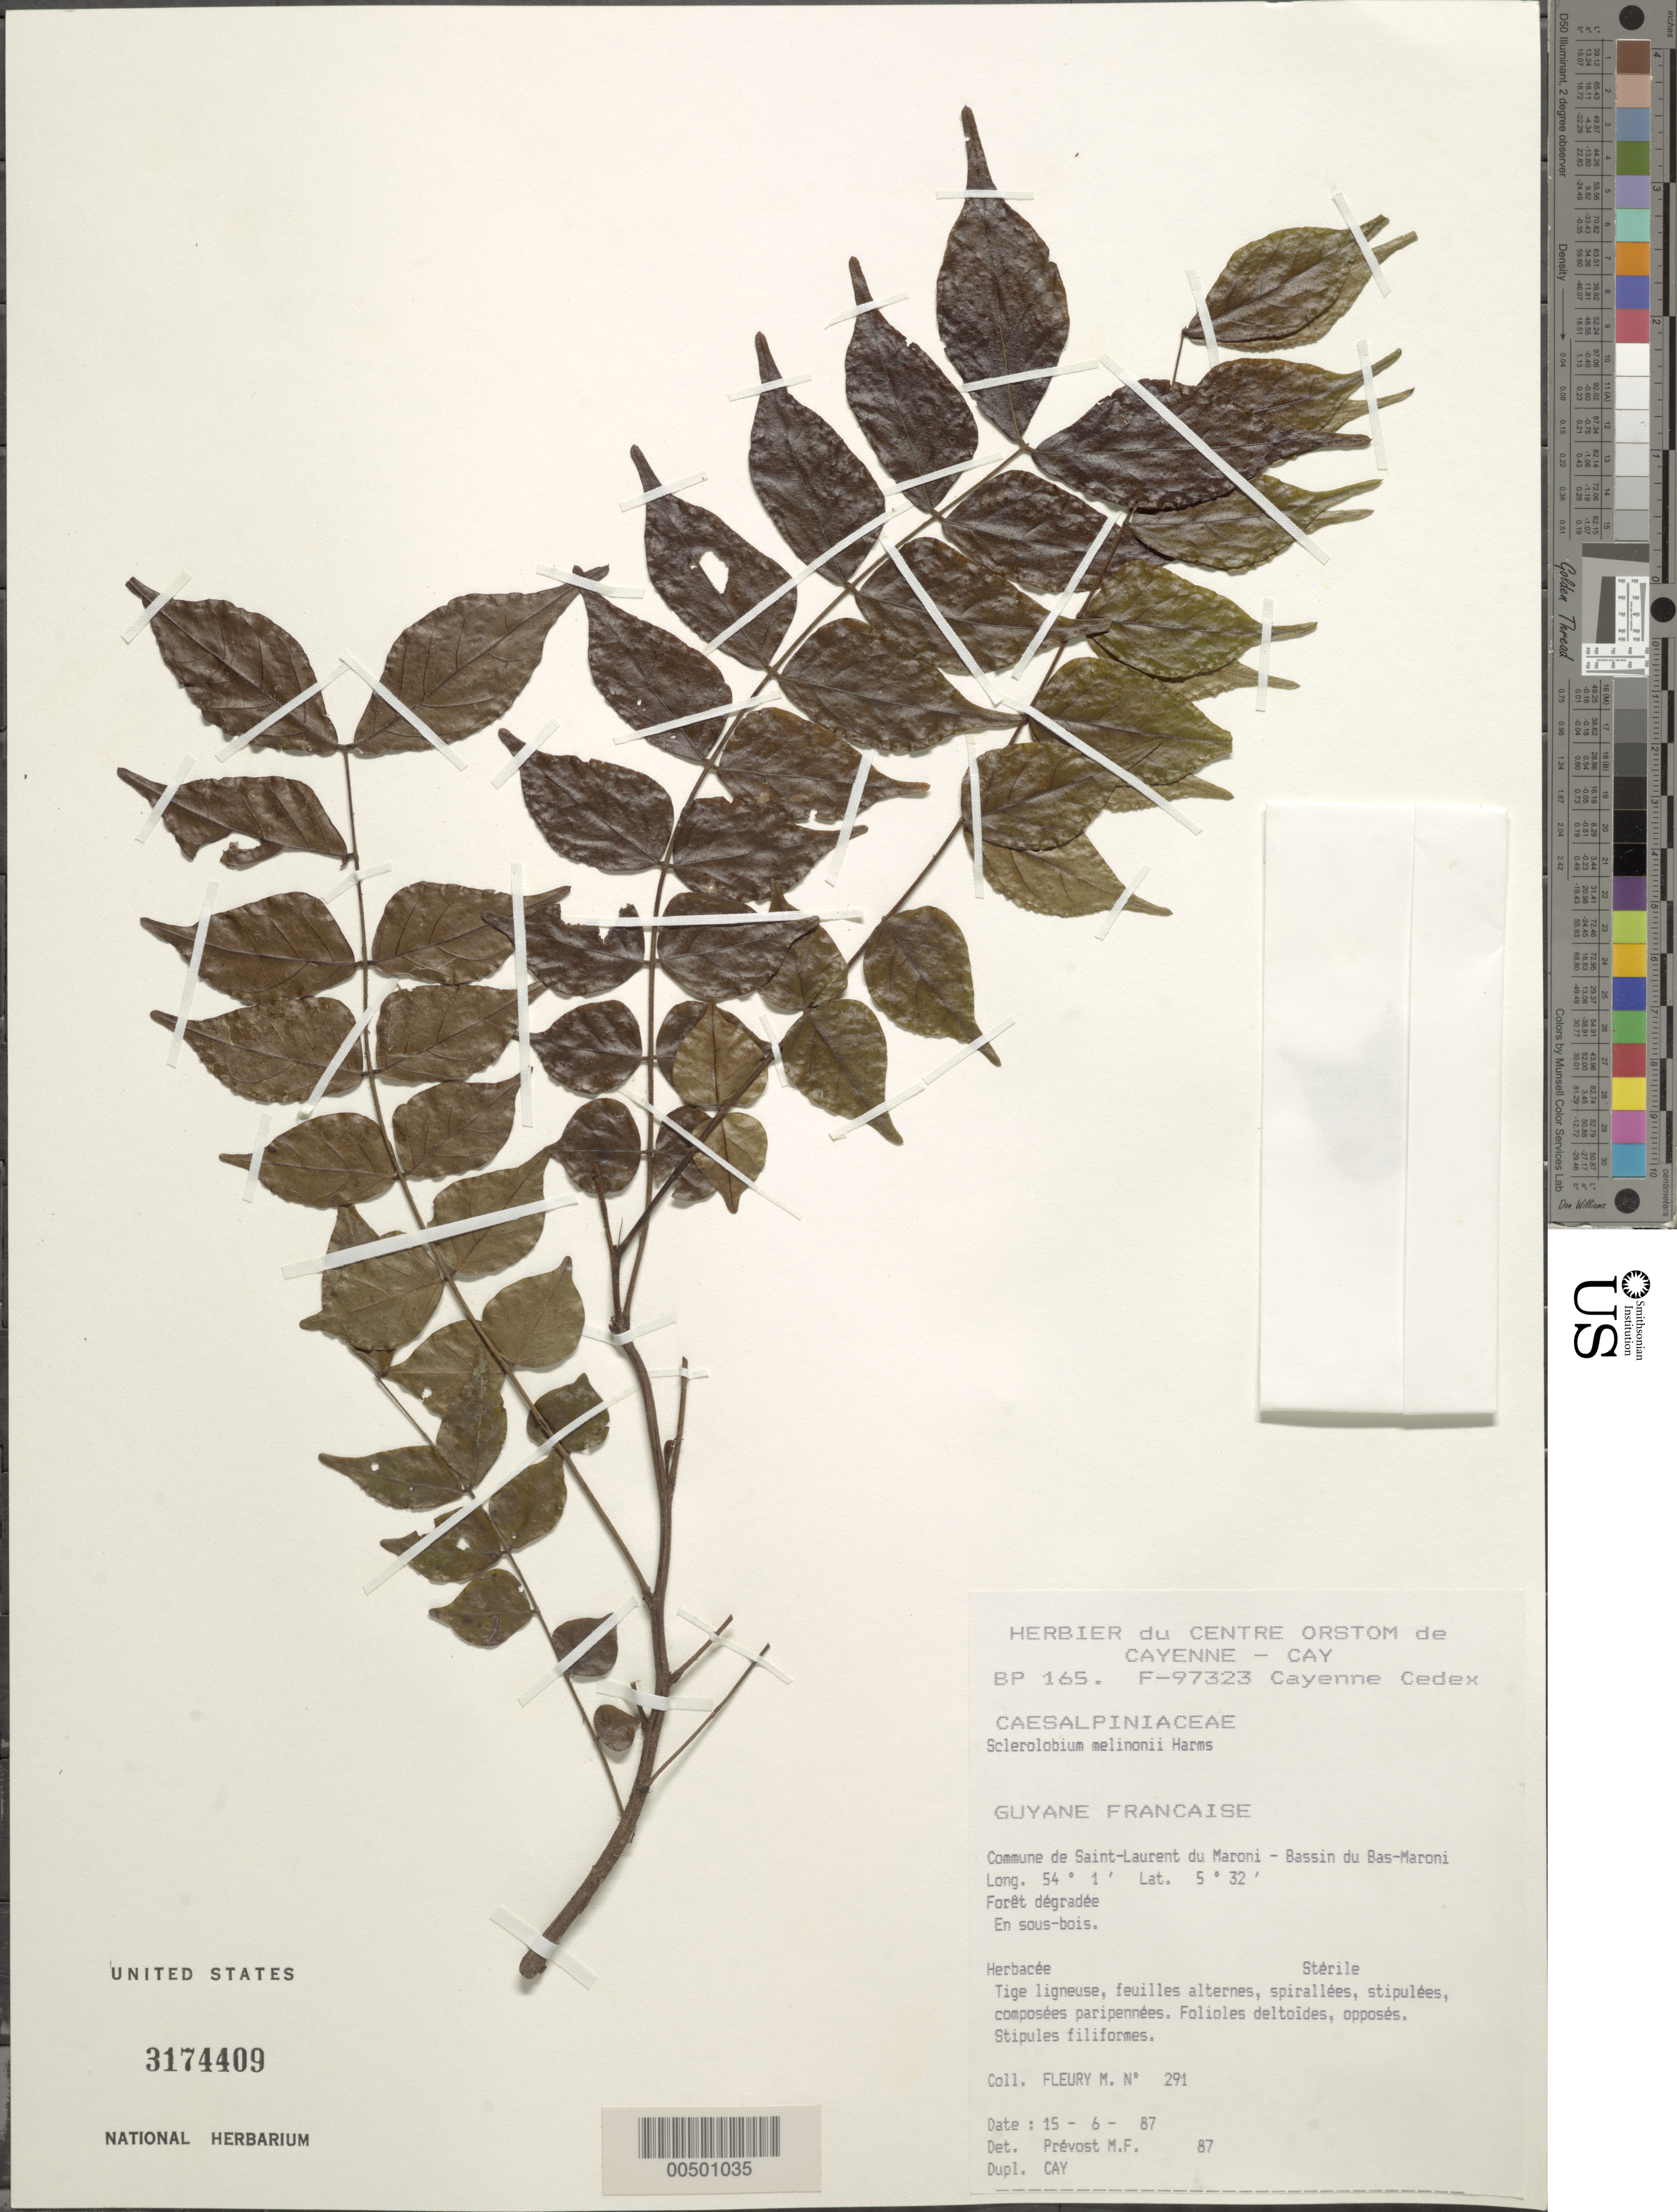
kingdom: Plantae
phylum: Tracheophyta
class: Magnoliopsida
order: Fabales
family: Fabaceae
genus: Tachigali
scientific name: Tachigali melinonii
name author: (Harms) Zarucchi & Herend.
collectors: M. Fleury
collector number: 291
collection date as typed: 15 Jun 1987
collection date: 1987-06-15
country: French Guiana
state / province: Saint-Laurent-du-Maroni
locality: Commune de saint-laurent du maroni - bassin du bas-moroni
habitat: Foret degradee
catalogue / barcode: US 3174409